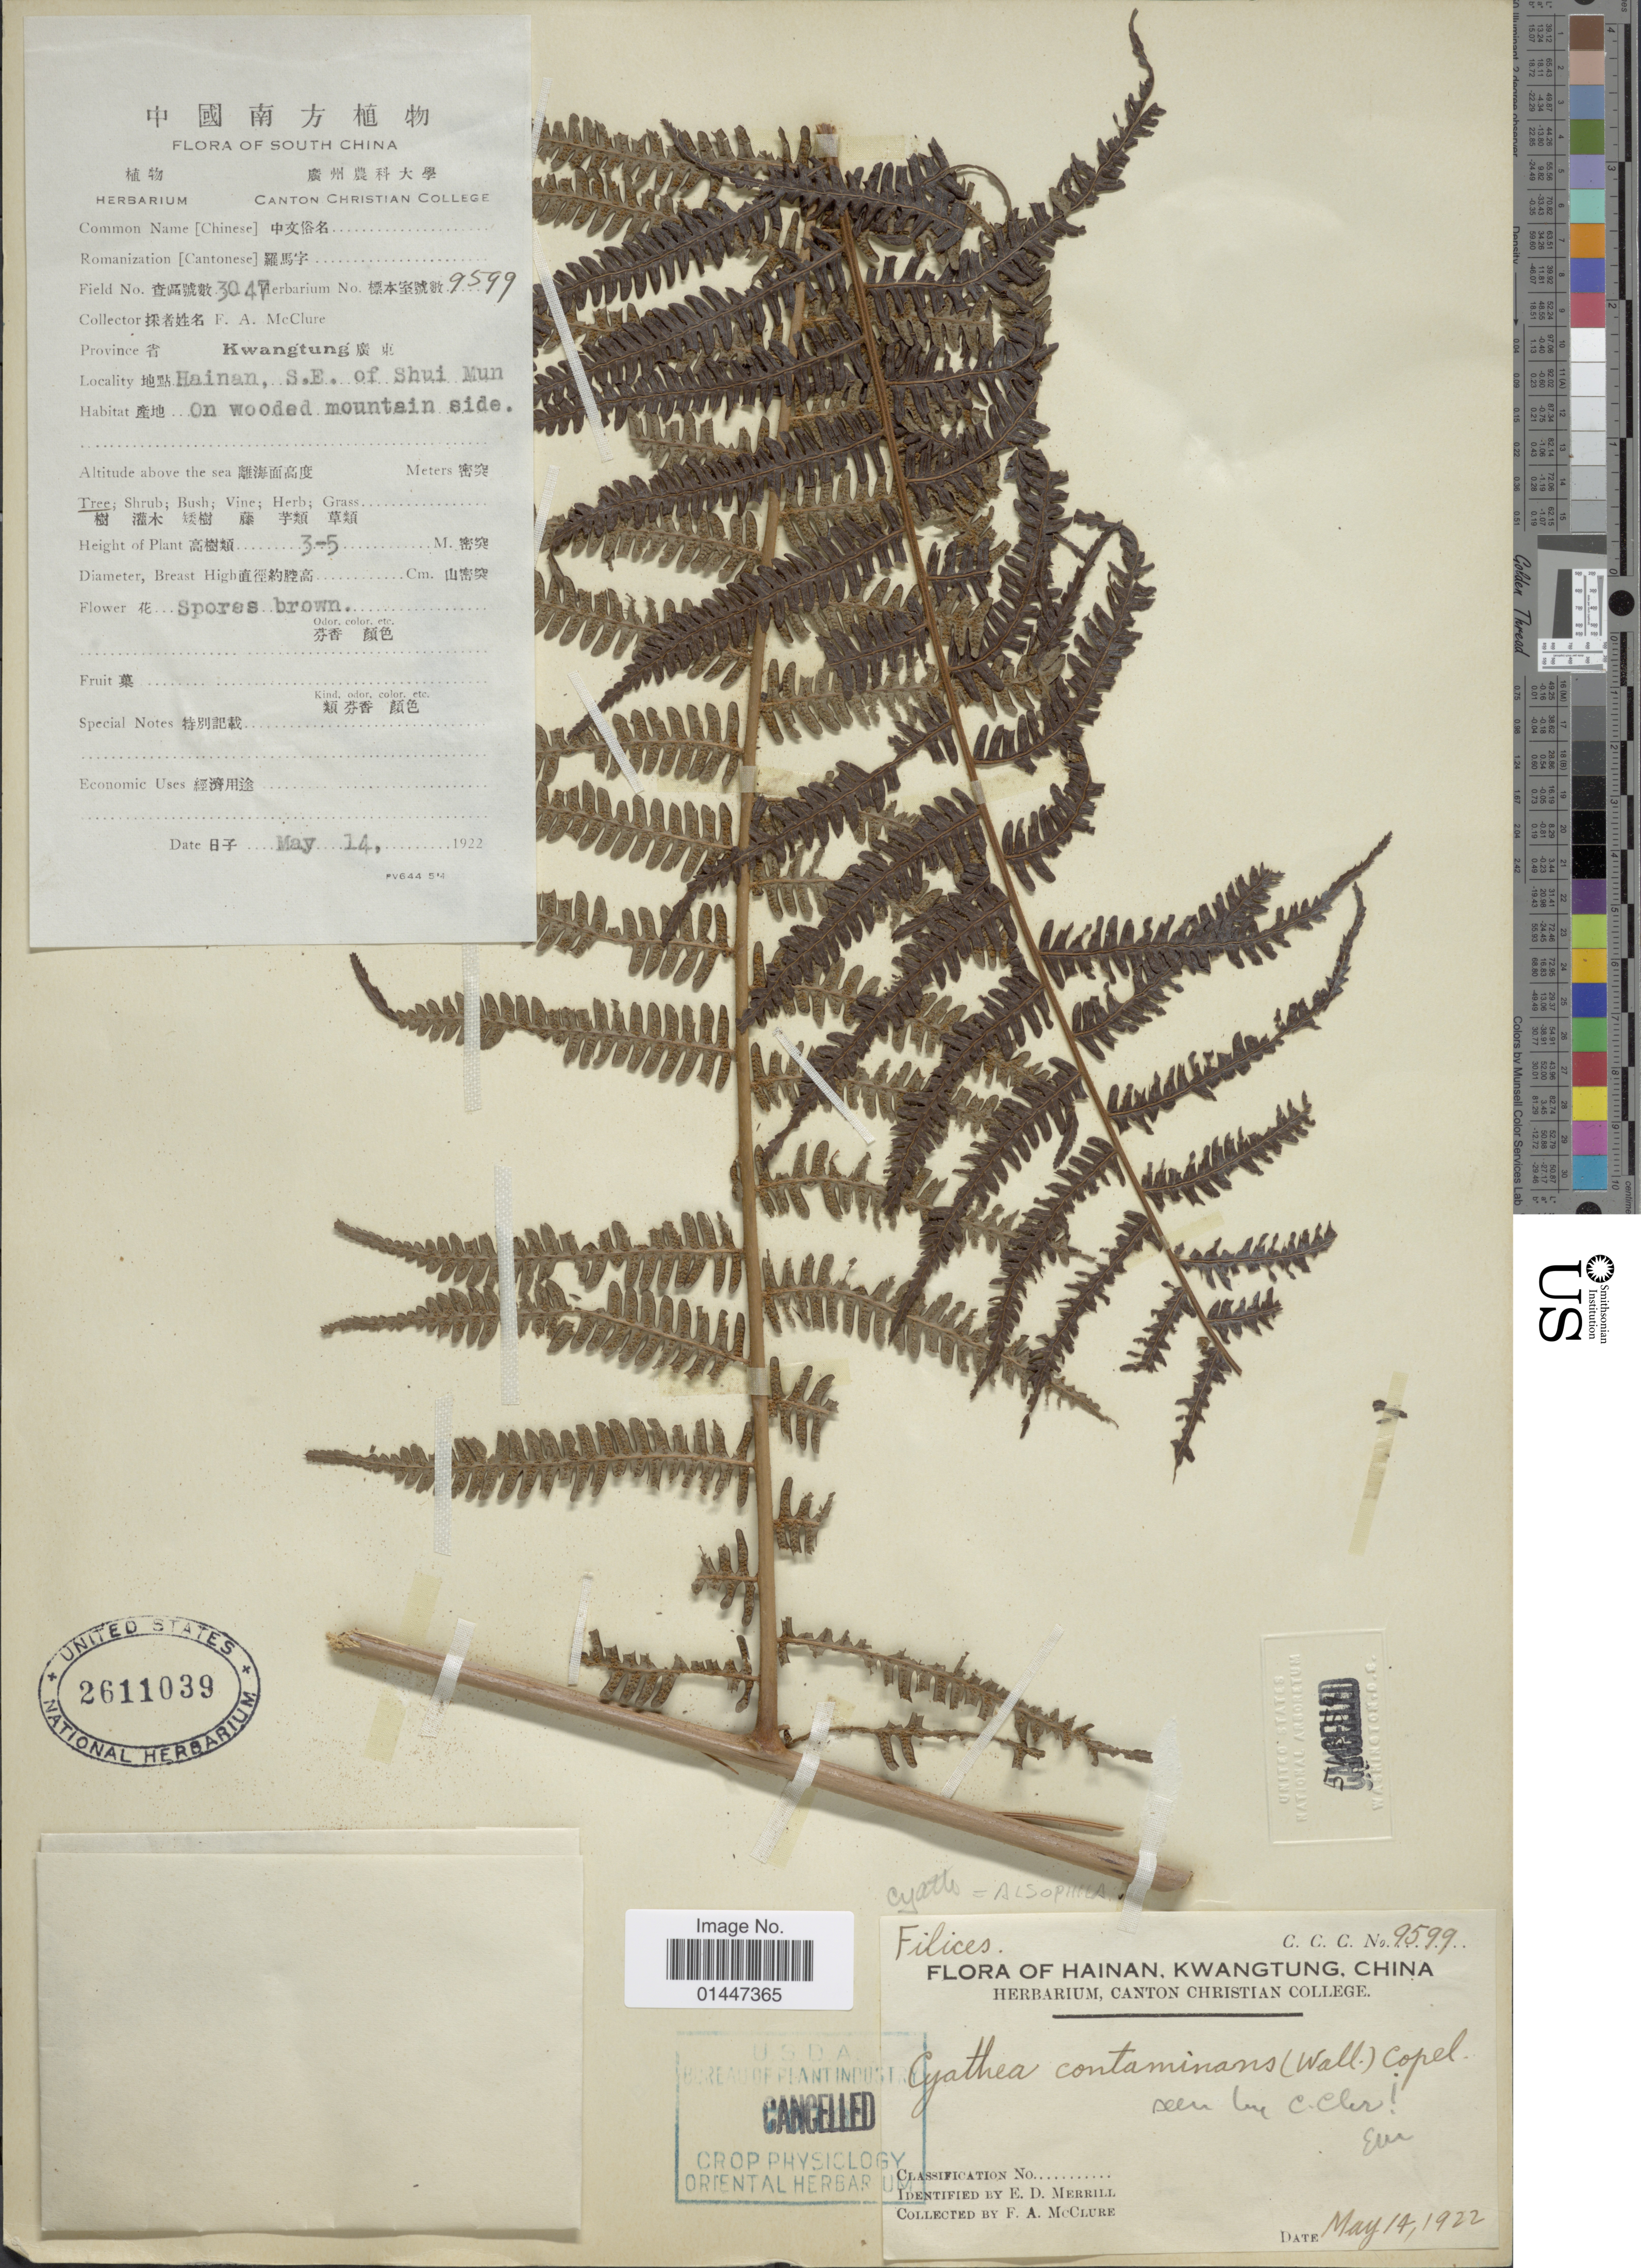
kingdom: Plantae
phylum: Tracheophyta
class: Polypodiopsida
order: Cyatheales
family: Cyatheaceae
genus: Sphaeropteris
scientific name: Sphaeropteris glauca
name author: (Blume) R.M. Tryon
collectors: F. A. McClure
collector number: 3047/9599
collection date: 1922-04-15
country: China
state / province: Guangdong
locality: South China. Province Kwangtung. Locality: Hainan, S. E. of Shui Mun. Habitat: On wooded mountain side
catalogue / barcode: US 2611039